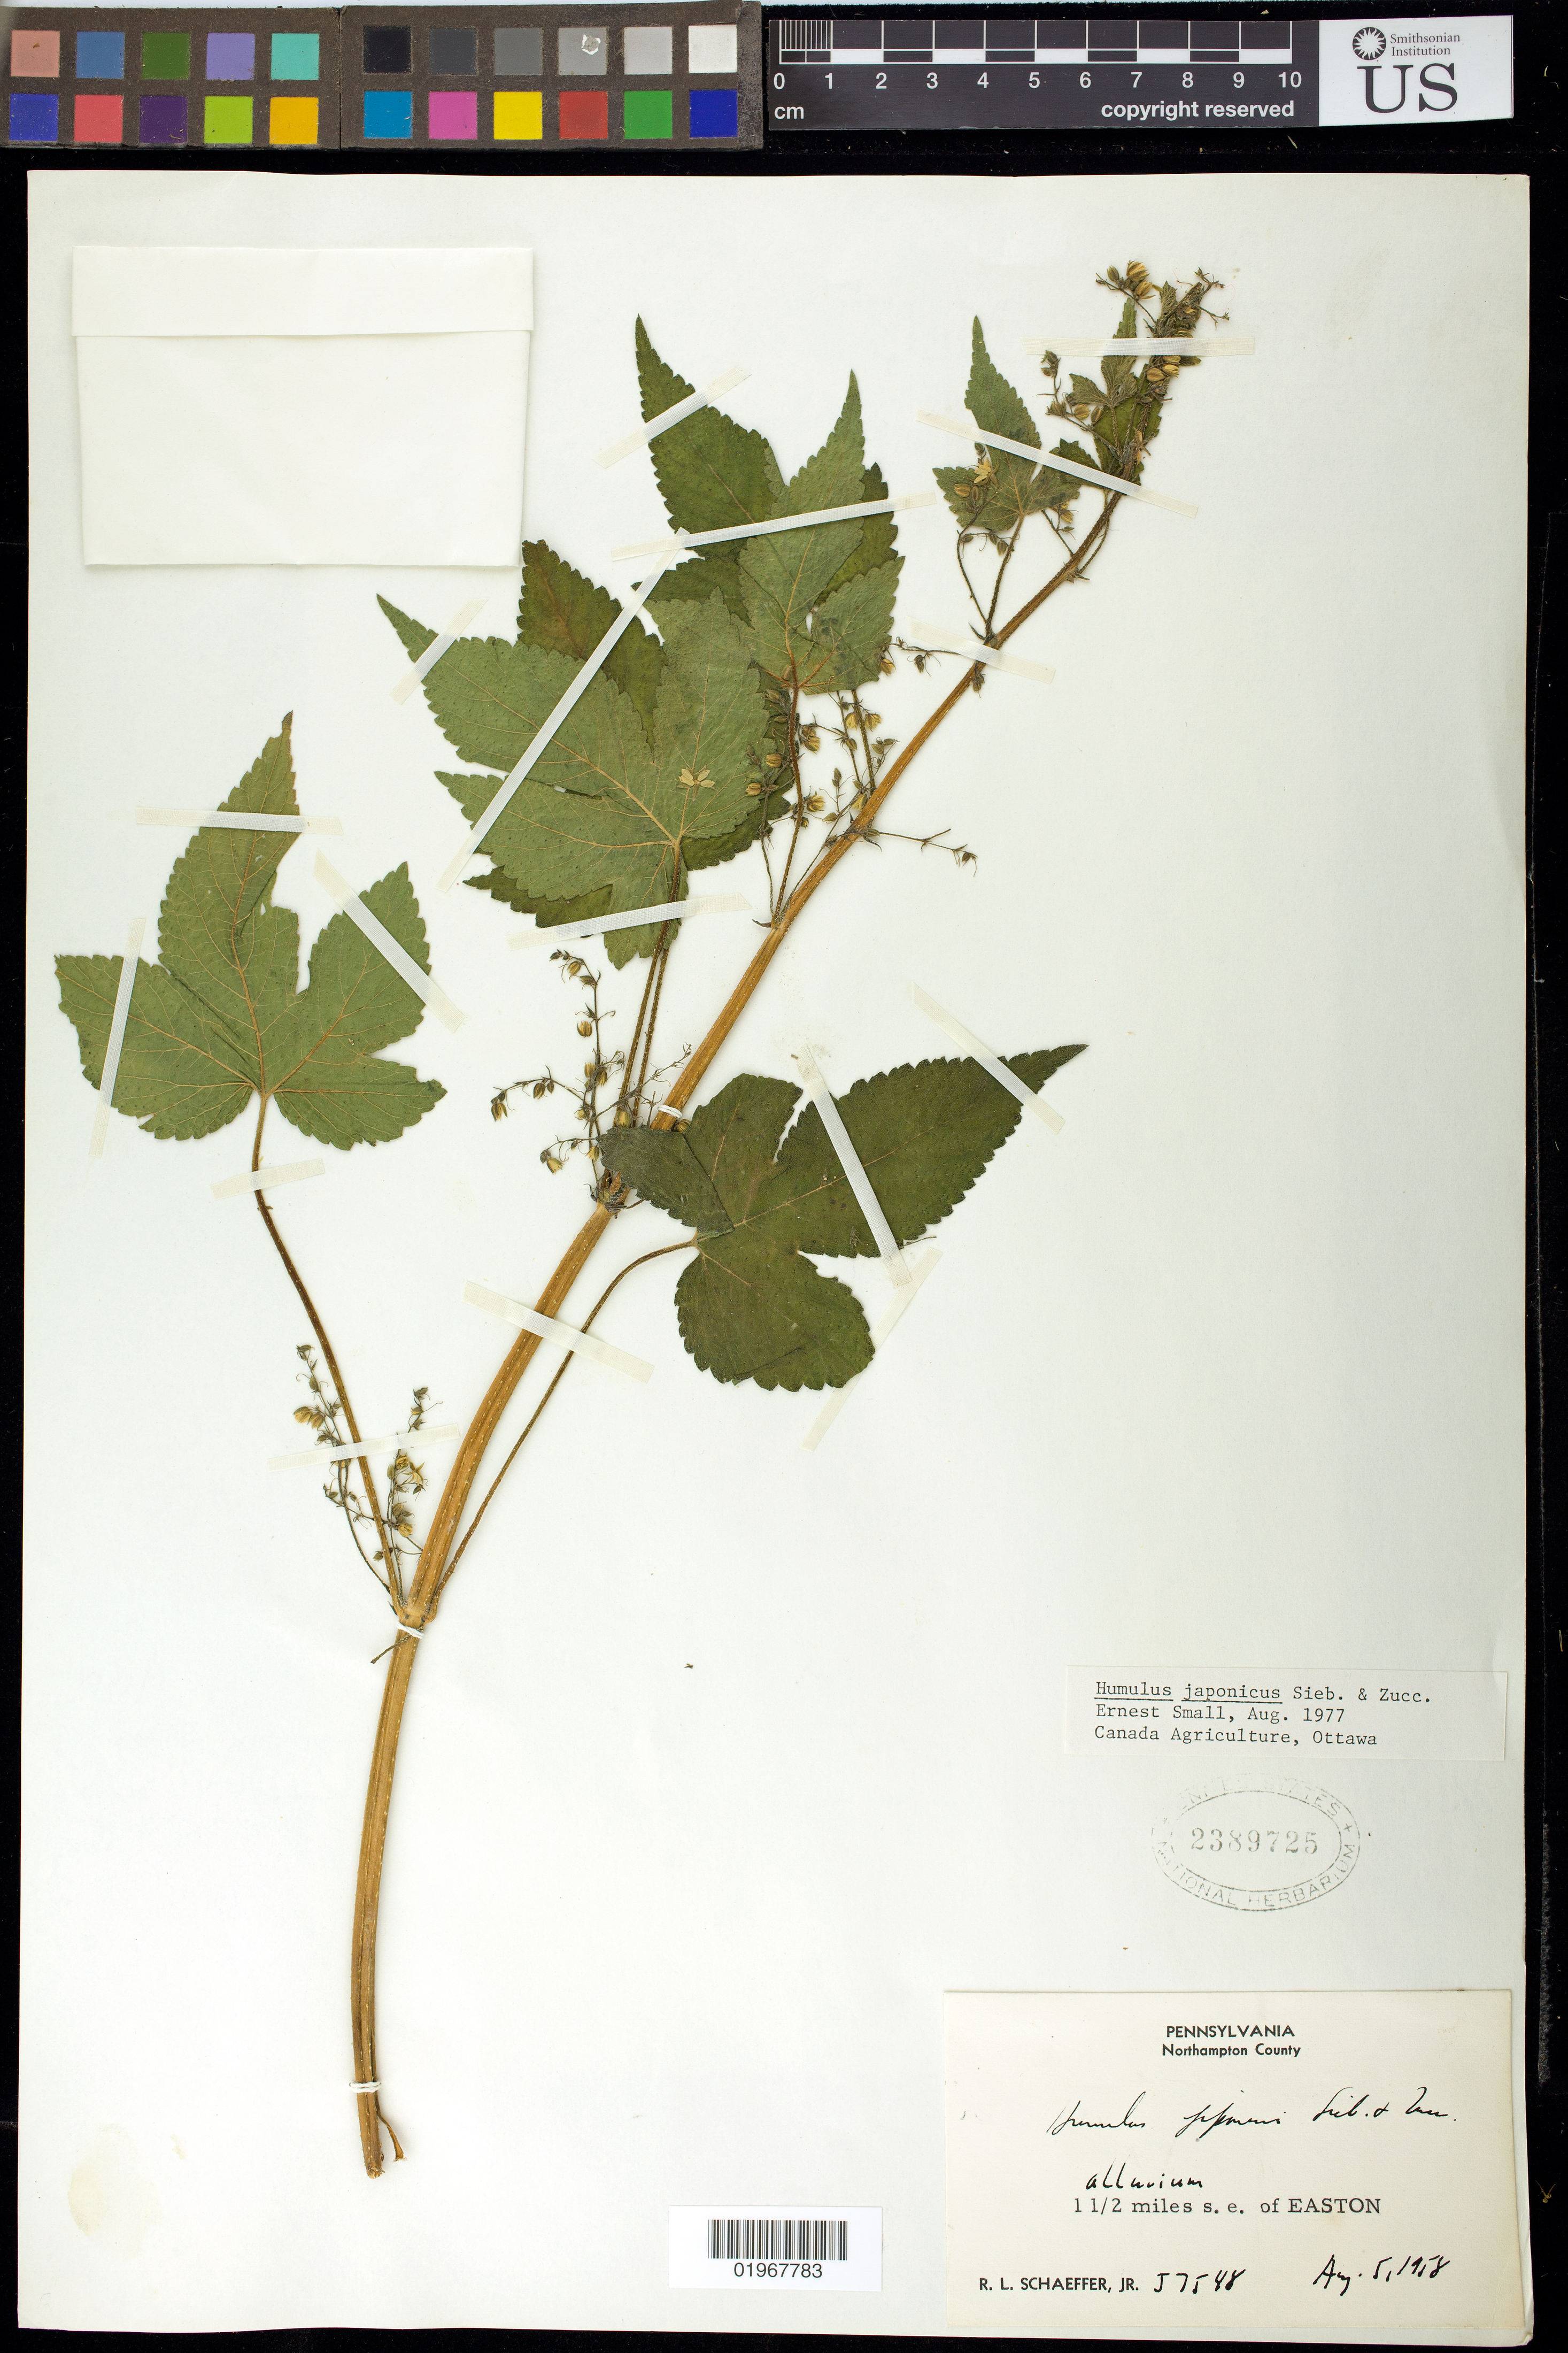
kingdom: Plantae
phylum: Tracheophyta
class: Magnoliopsida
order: Rosales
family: Cannabaceae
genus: Humulus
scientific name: Humulus japonicus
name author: Siebold & Zucc.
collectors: R. L. Schaeffer Jr.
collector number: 57548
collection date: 1958-08-05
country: United States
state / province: Pennsylvania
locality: Northampton County. 1½ miles s.e. of Easton.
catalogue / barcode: US 2389725